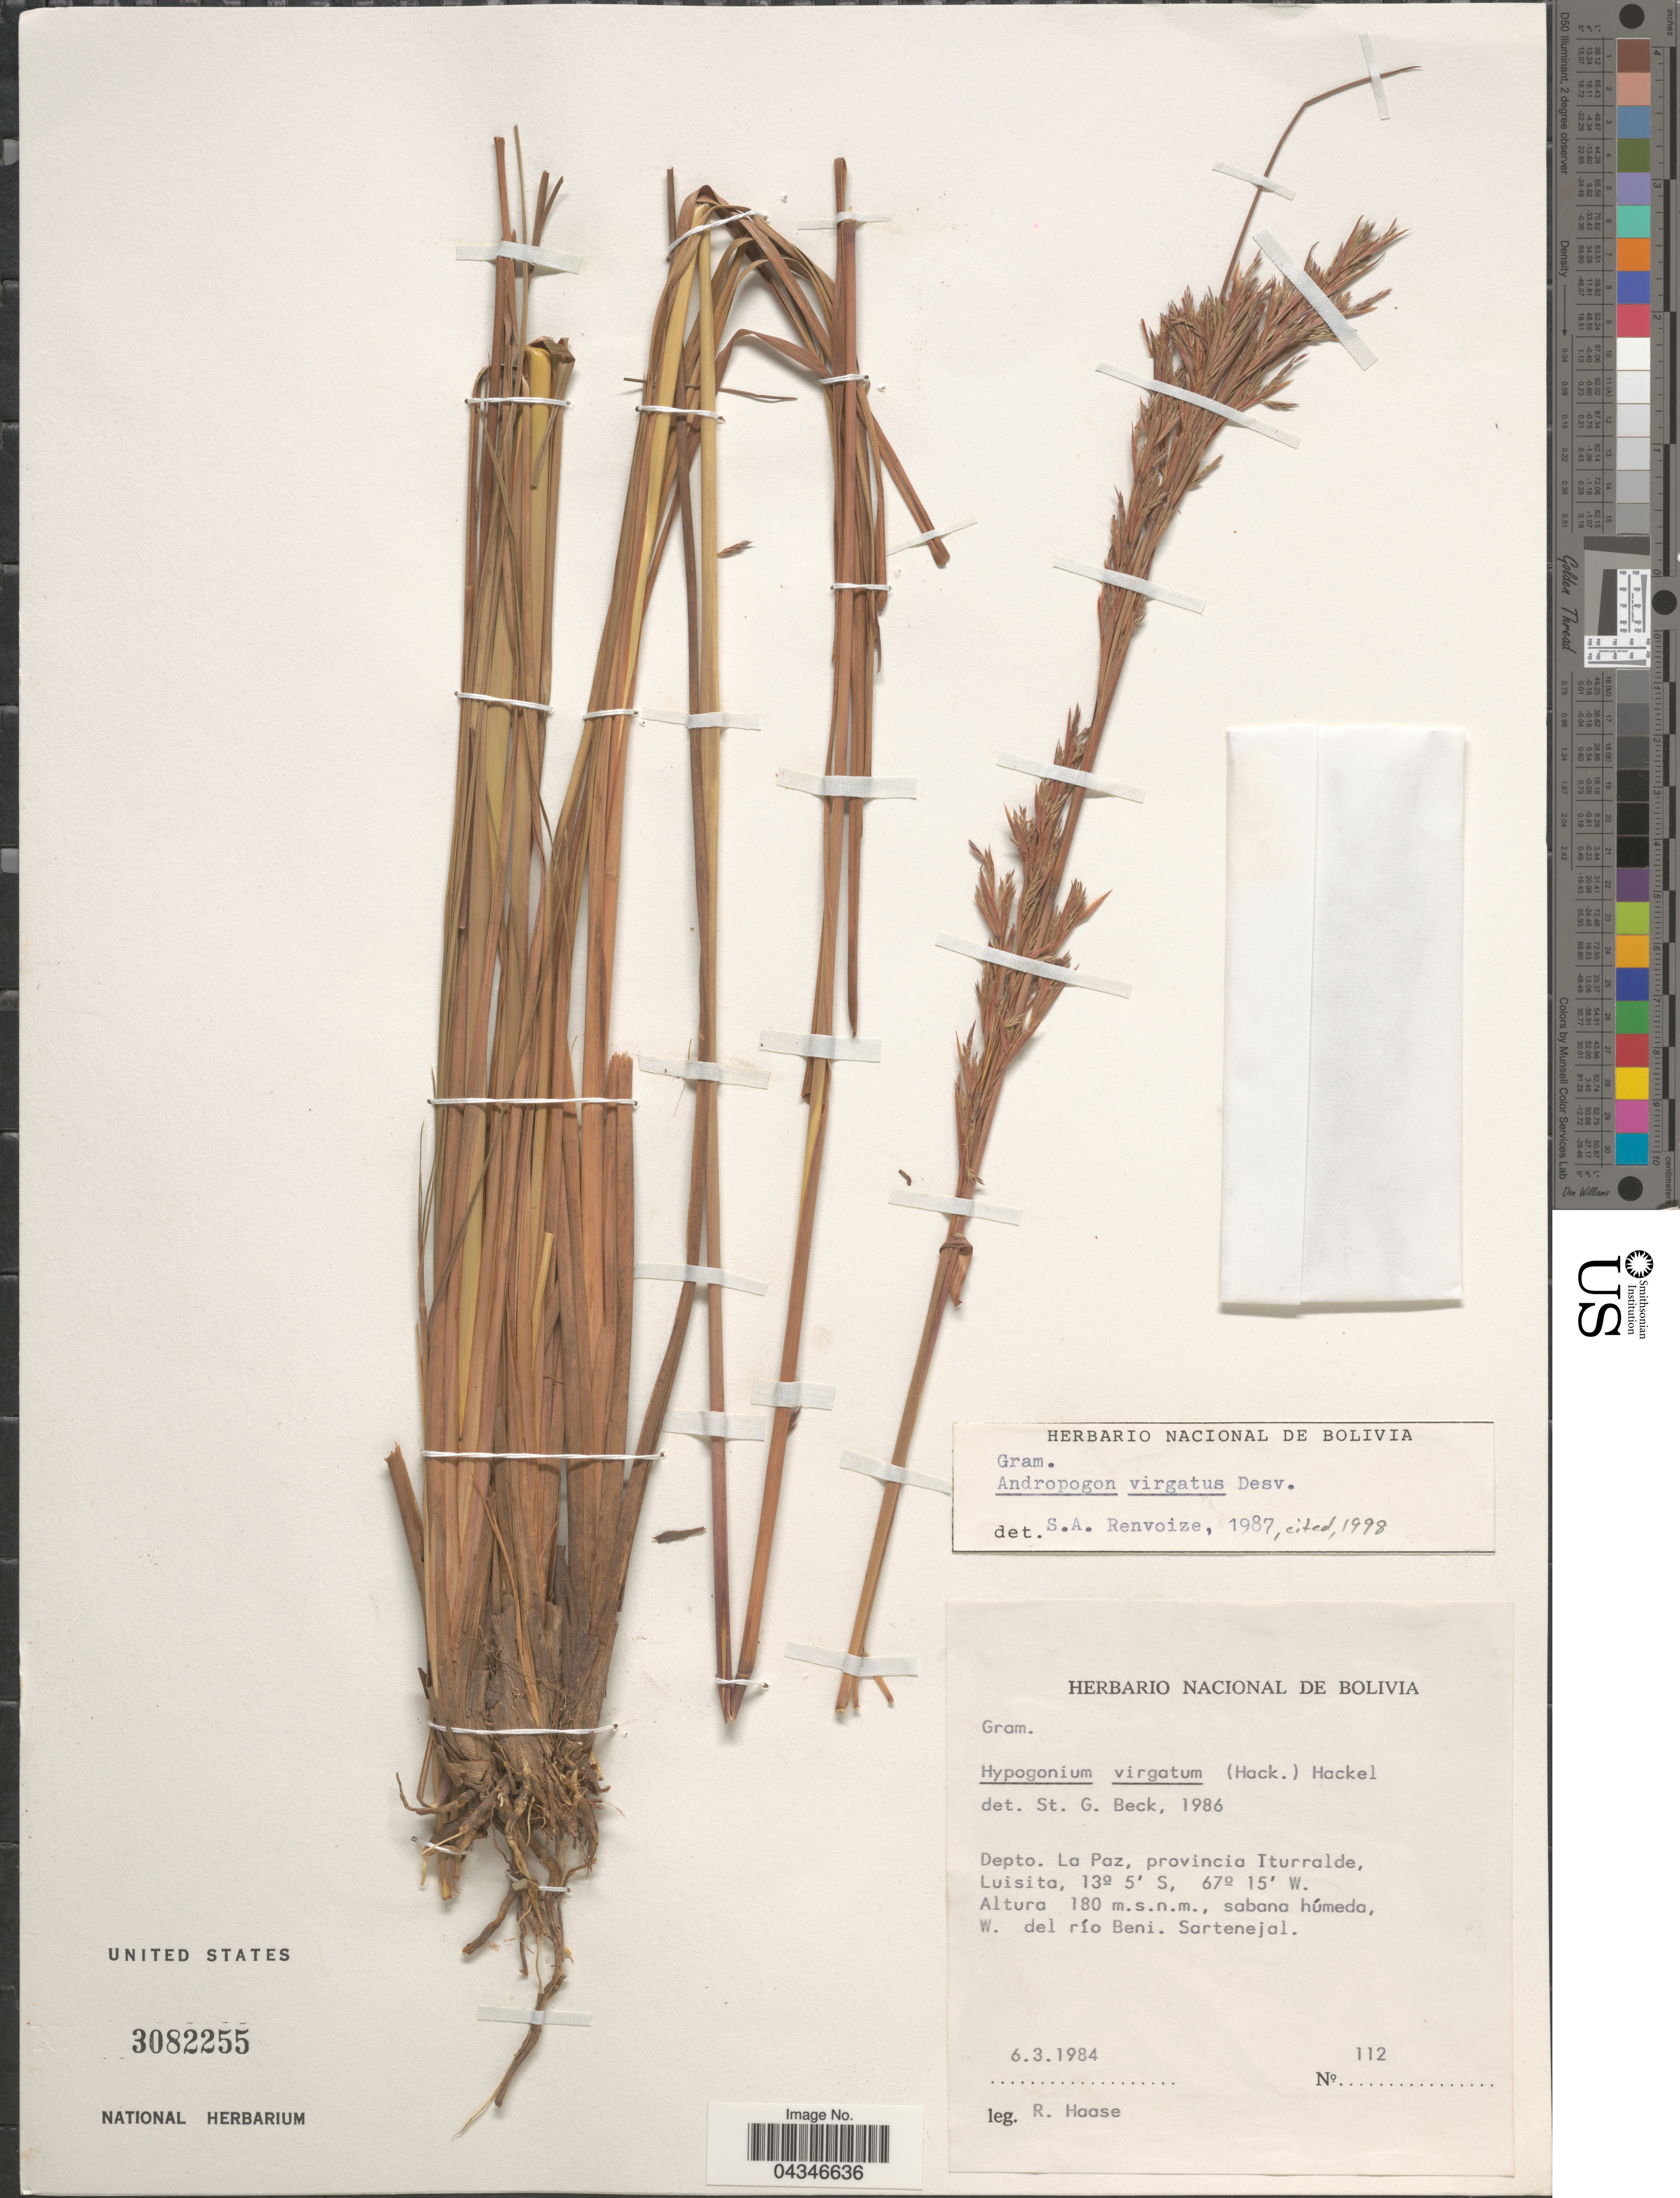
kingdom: Plantae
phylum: Tracheophyta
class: Liliopsida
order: Poales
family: Poaceae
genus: Andropogon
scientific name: Andropogon virgatus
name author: Desv. ex Ham.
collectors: R. Haase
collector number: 112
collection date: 1984-03-06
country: Bolivia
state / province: La Paz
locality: Depto. La Paz, provincia Iturralde, Luisita, sabana húmeda, W. del río Beni. Sartenejal.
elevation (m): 180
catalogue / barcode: US 3082255